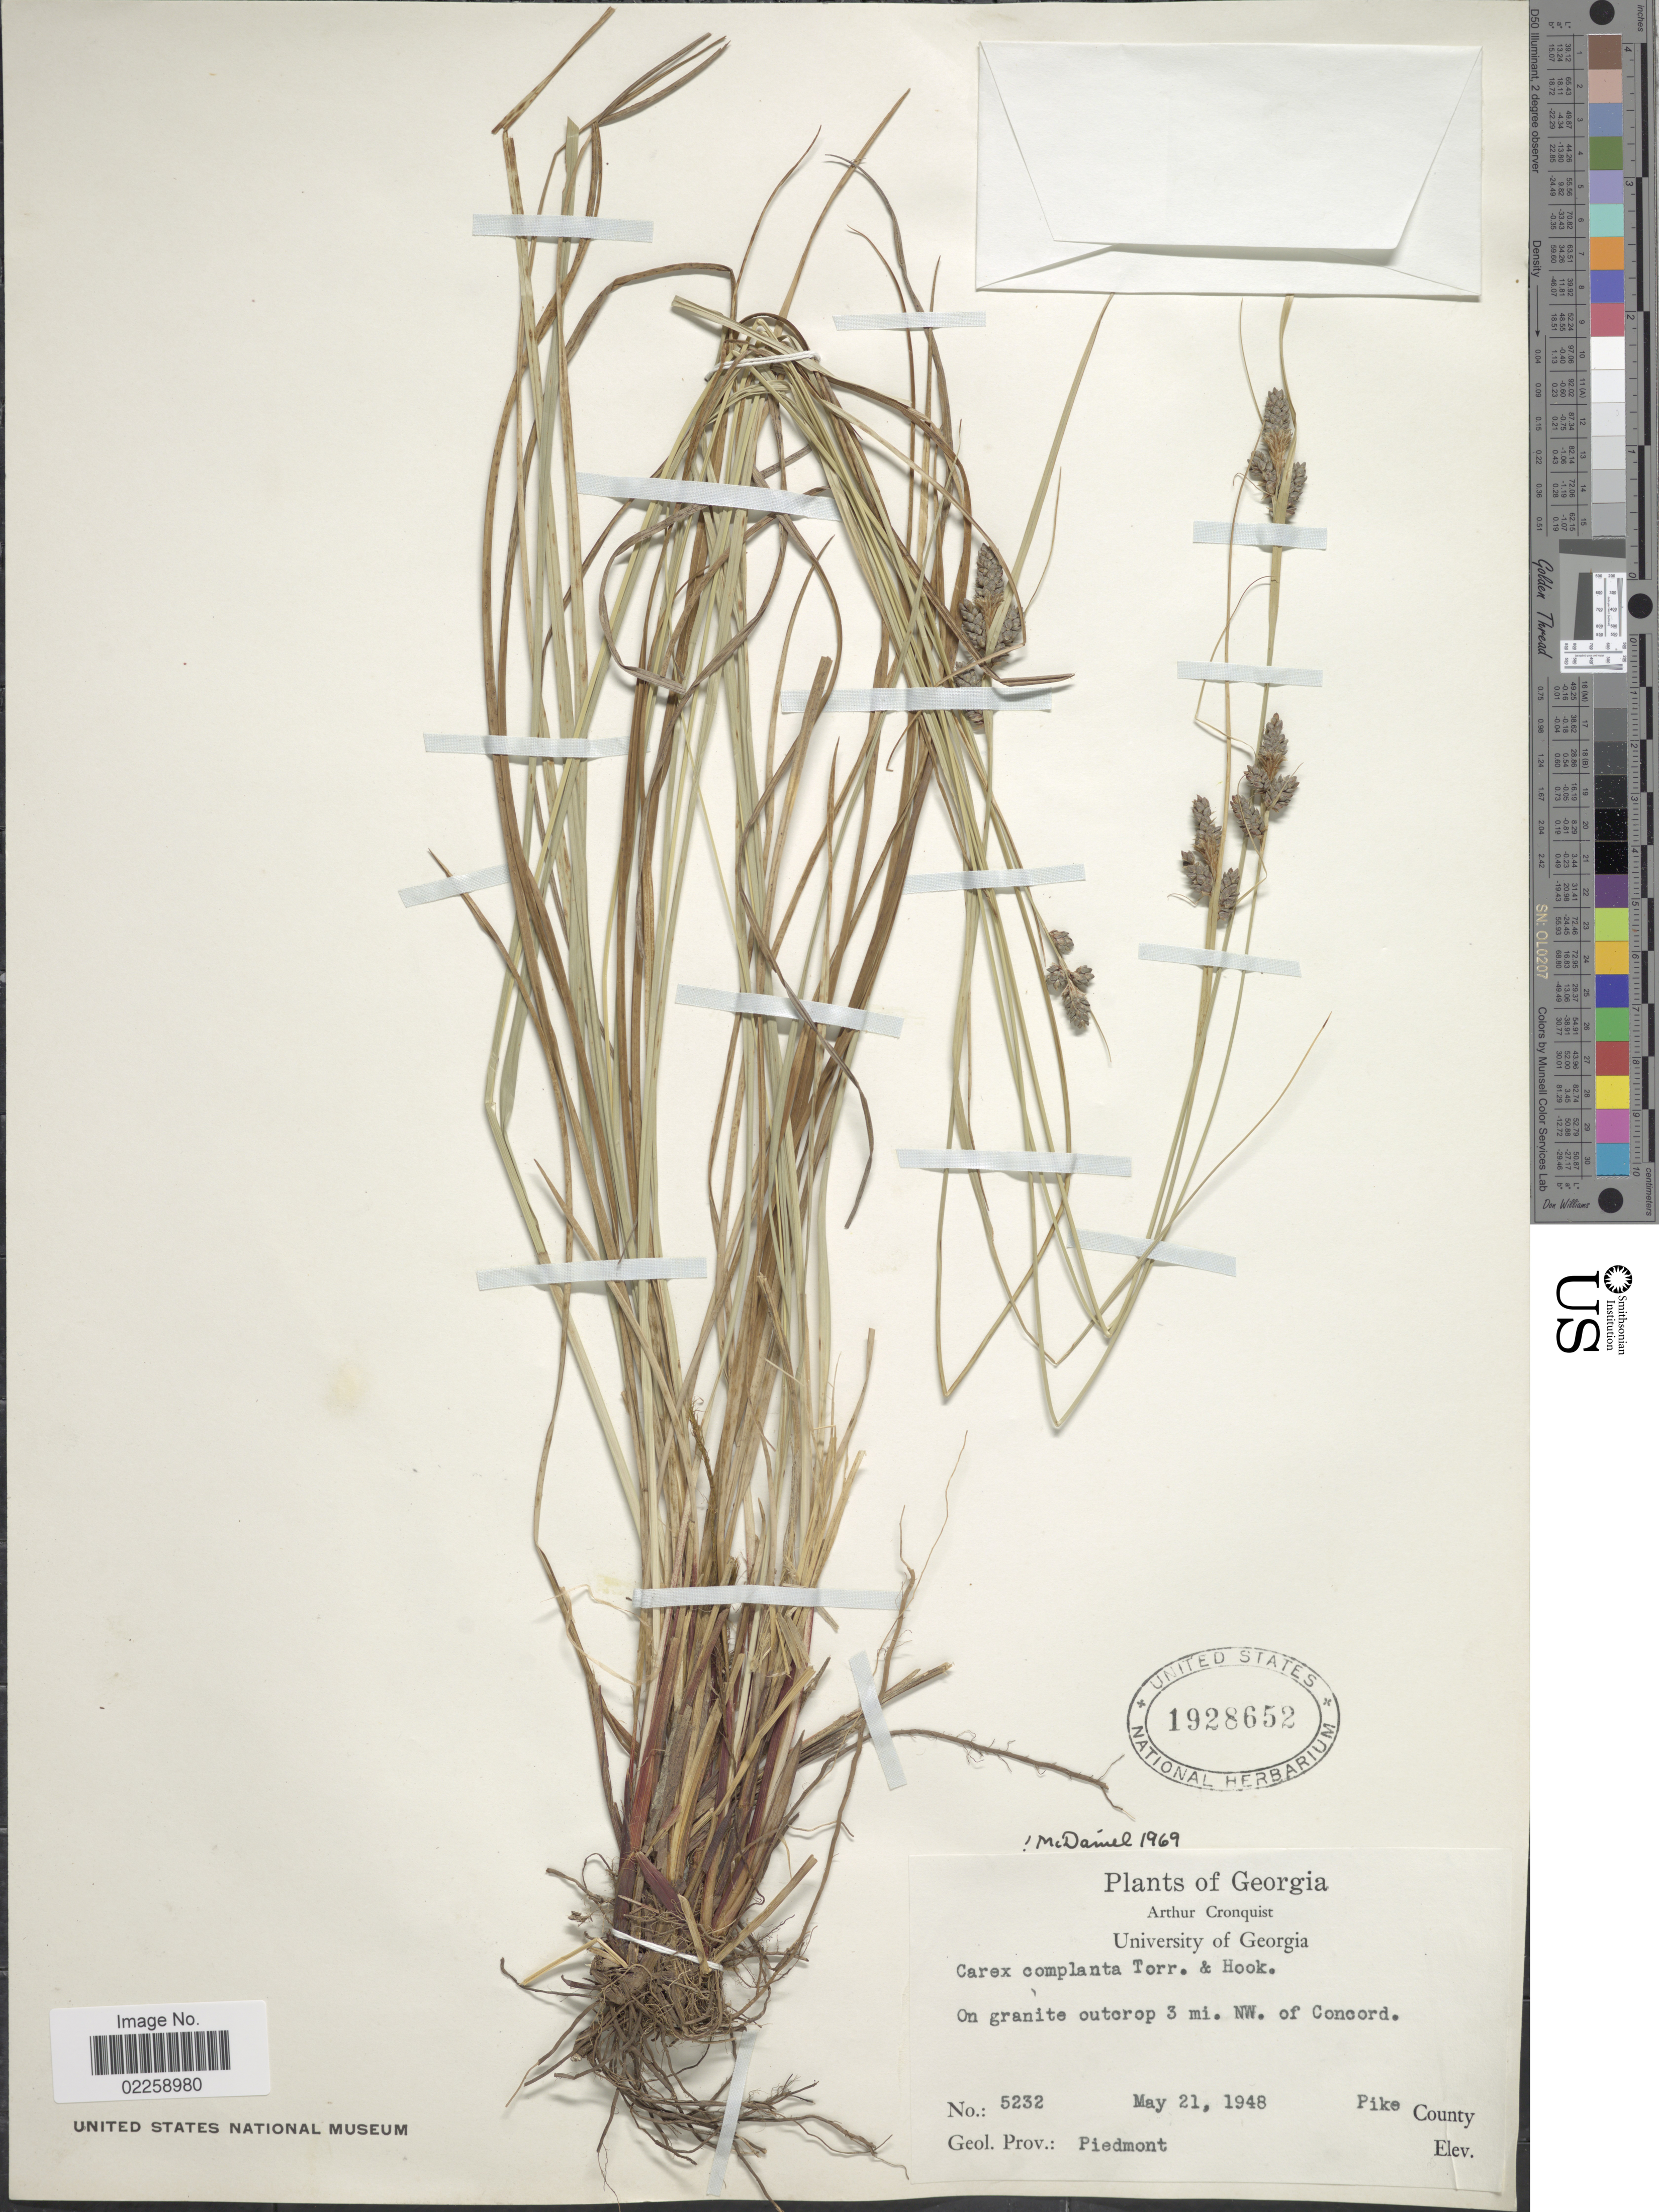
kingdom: Plantae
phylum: Tracheophyta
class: Liliopsida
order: Poales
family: Cyperaceae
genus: Carex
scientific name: Carex complanata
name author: Torr. & Hook.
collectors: A. J. Cronquist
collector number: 5232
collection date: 1948-05-21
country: United States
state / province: Georgia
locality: On granite outcrop 3 mi. NW of Concord, Pike County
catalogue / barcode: US 1928652